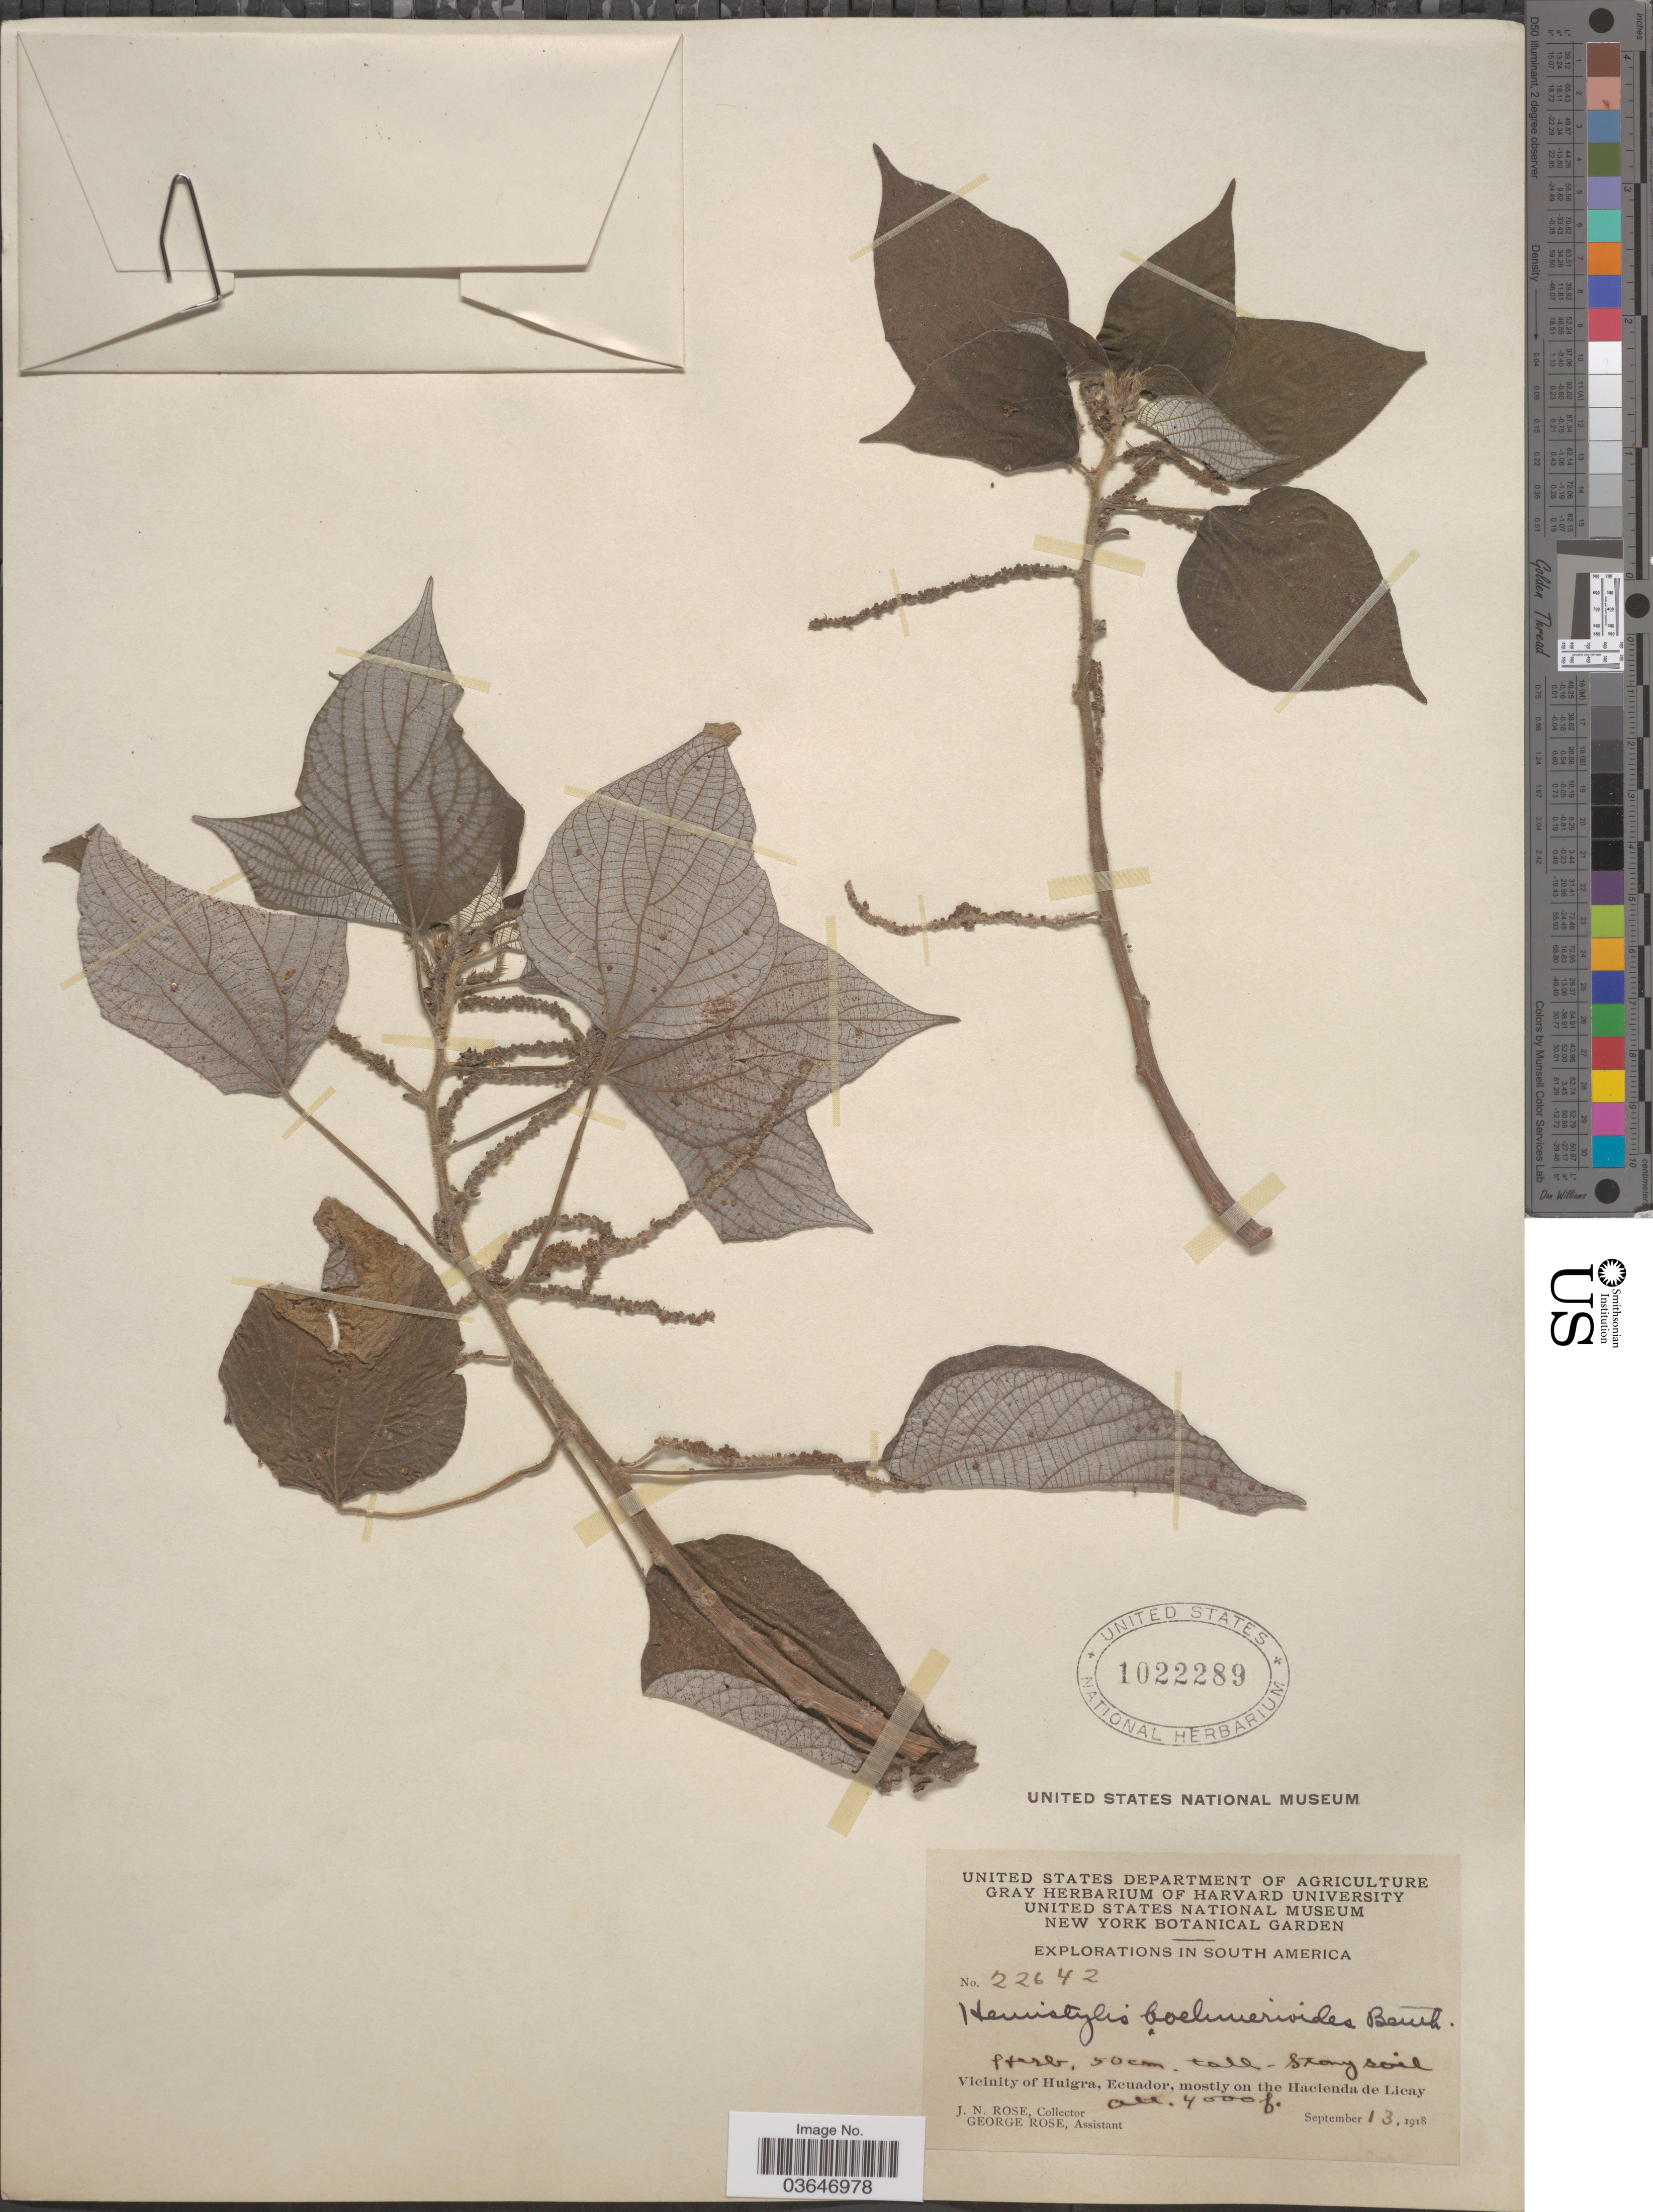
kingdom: Plantae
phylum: Tracheophyta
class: Magnoliopsida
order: Rosales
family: Urticaceae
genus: Hemistylus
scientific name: Hemistylus boehmerioides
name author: Benth.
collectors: J. N. Rose & G. Rose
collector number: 22642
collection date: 1918-09-13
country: Ecuador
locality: Vicinity of Huigra, mostly on the Hacienda de Licay.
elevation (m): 1219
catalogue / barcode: US 1022289